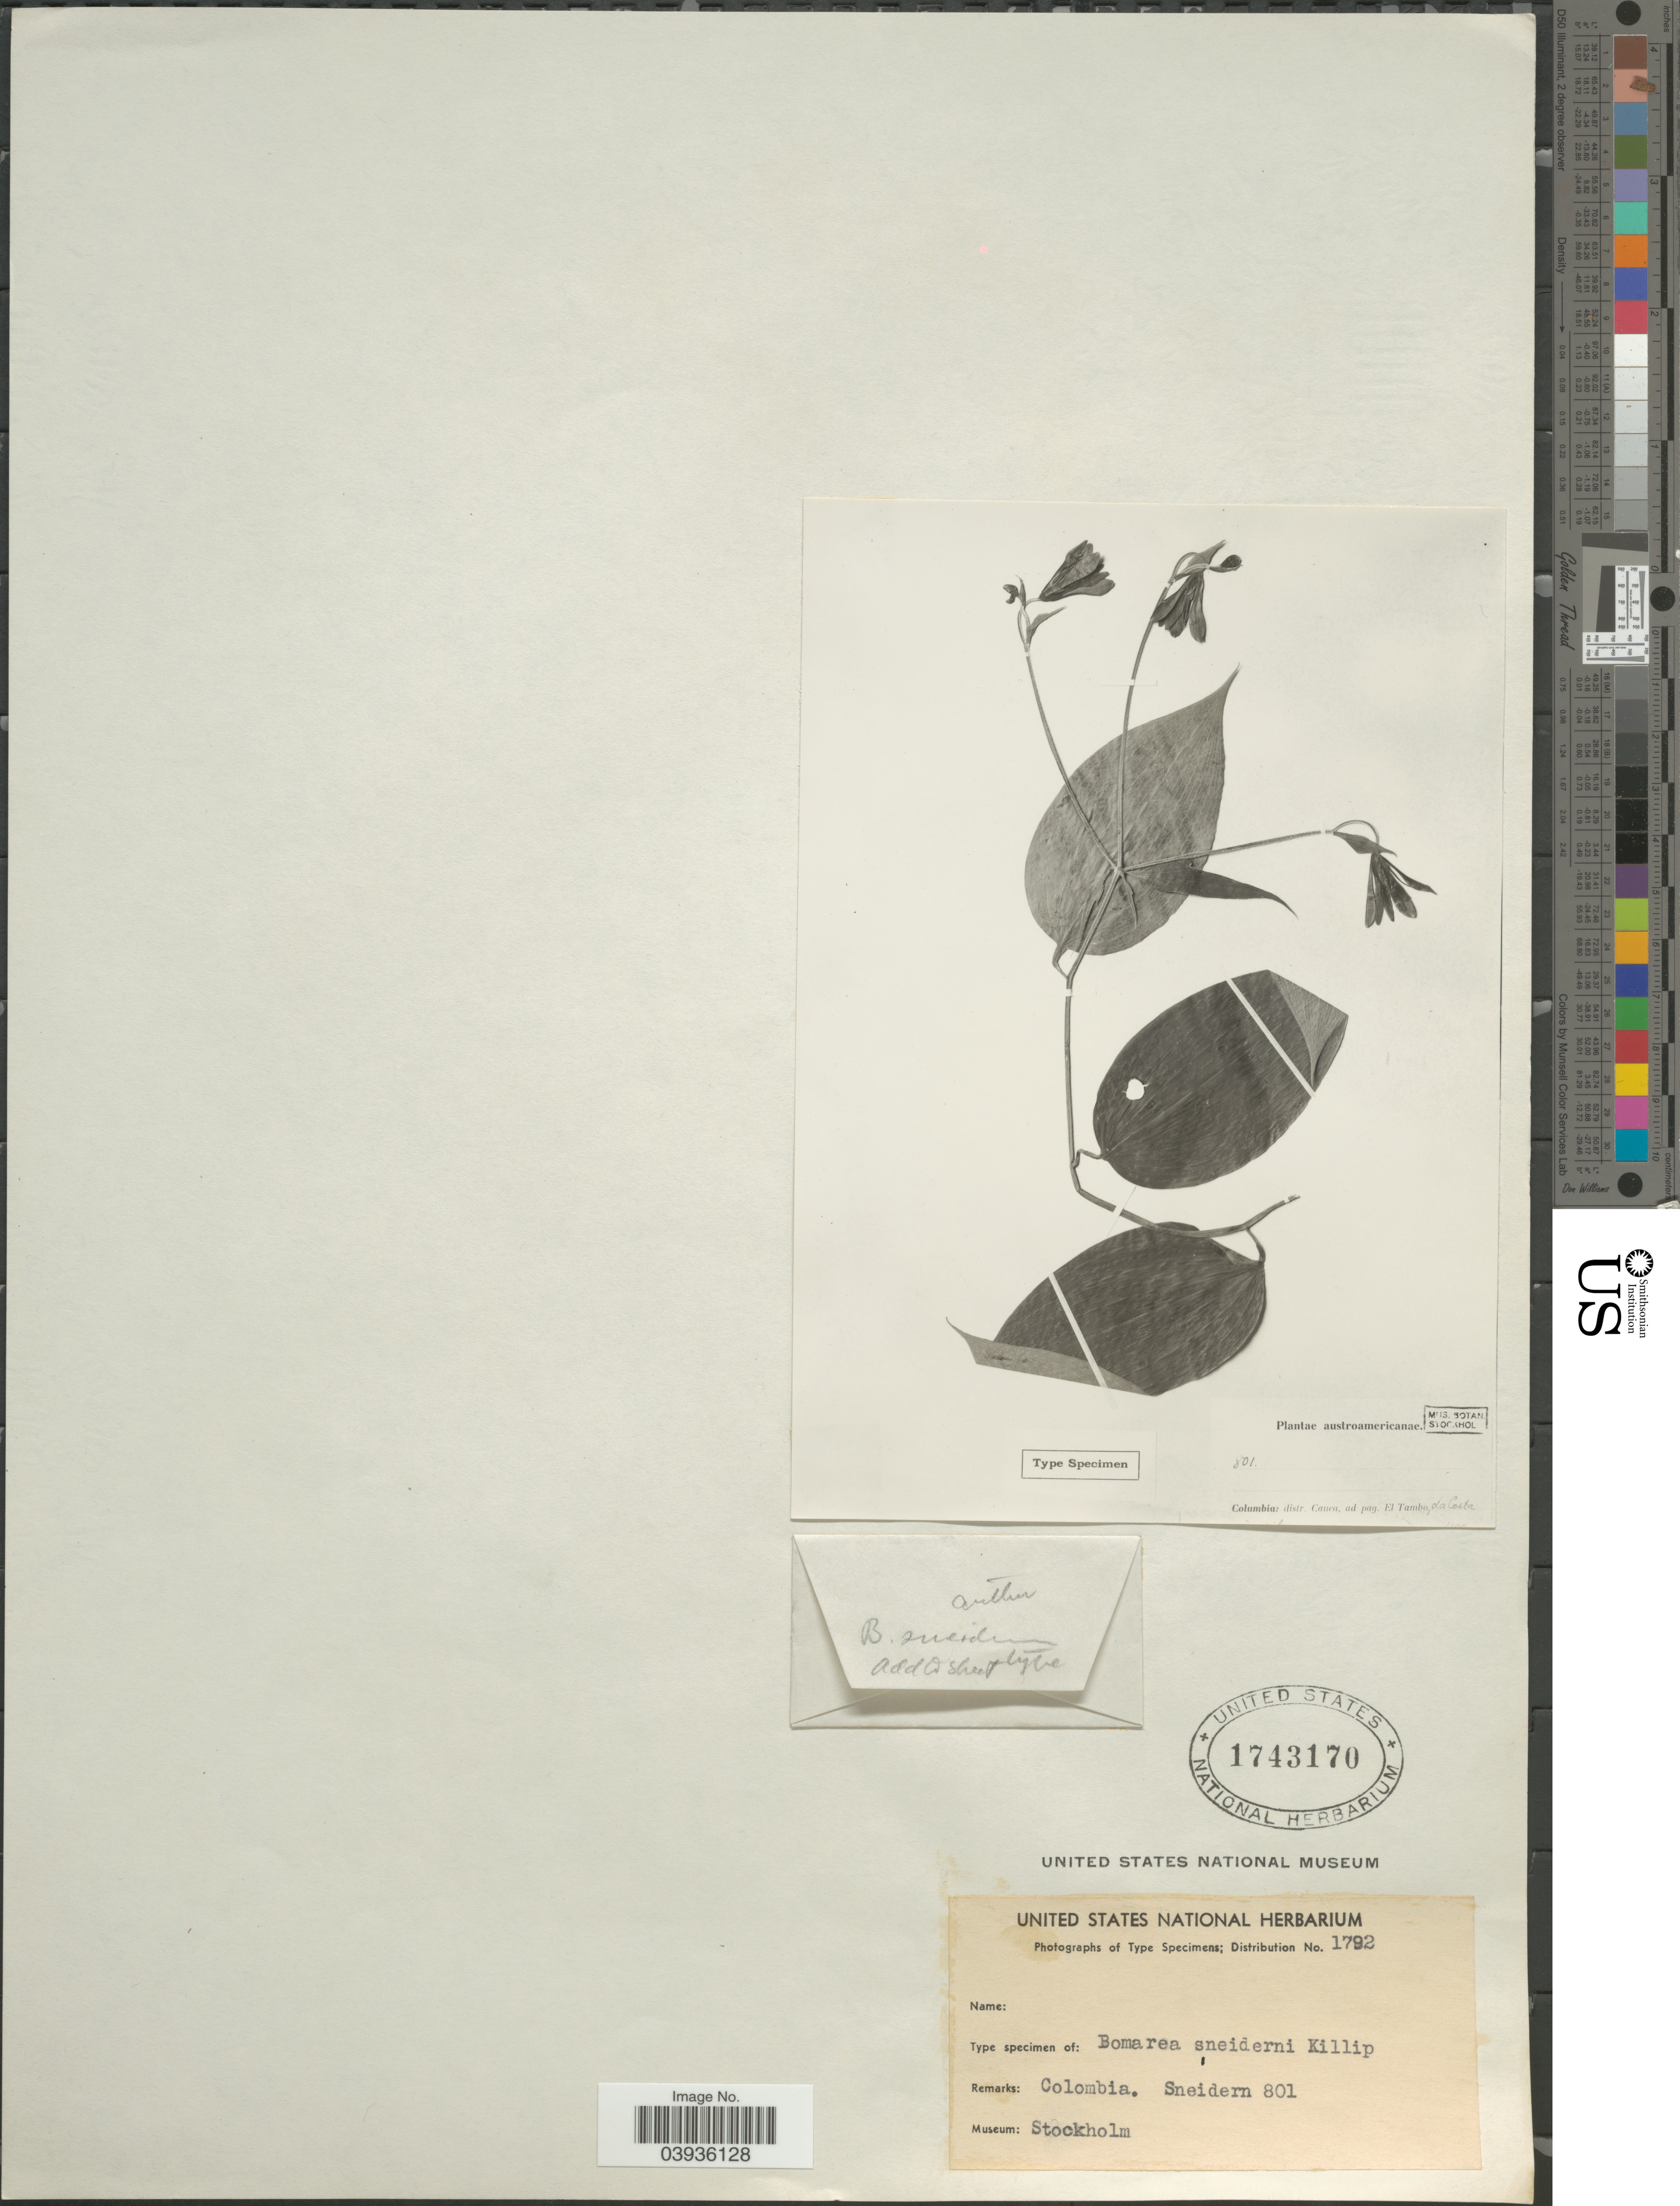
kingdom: Plantae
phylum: Tracheophyta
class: Liliopsida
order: Liliales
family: Alstroemeriaceae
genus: Bomarea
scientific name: Bomarea sneiderni, ined. 2021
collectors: Sneidern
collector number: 801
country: Colombia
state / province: Cauca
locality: Austroamericanae. Distr. Cauca, ad pag. El Tambo, La Costa.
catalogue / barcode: US 1743170